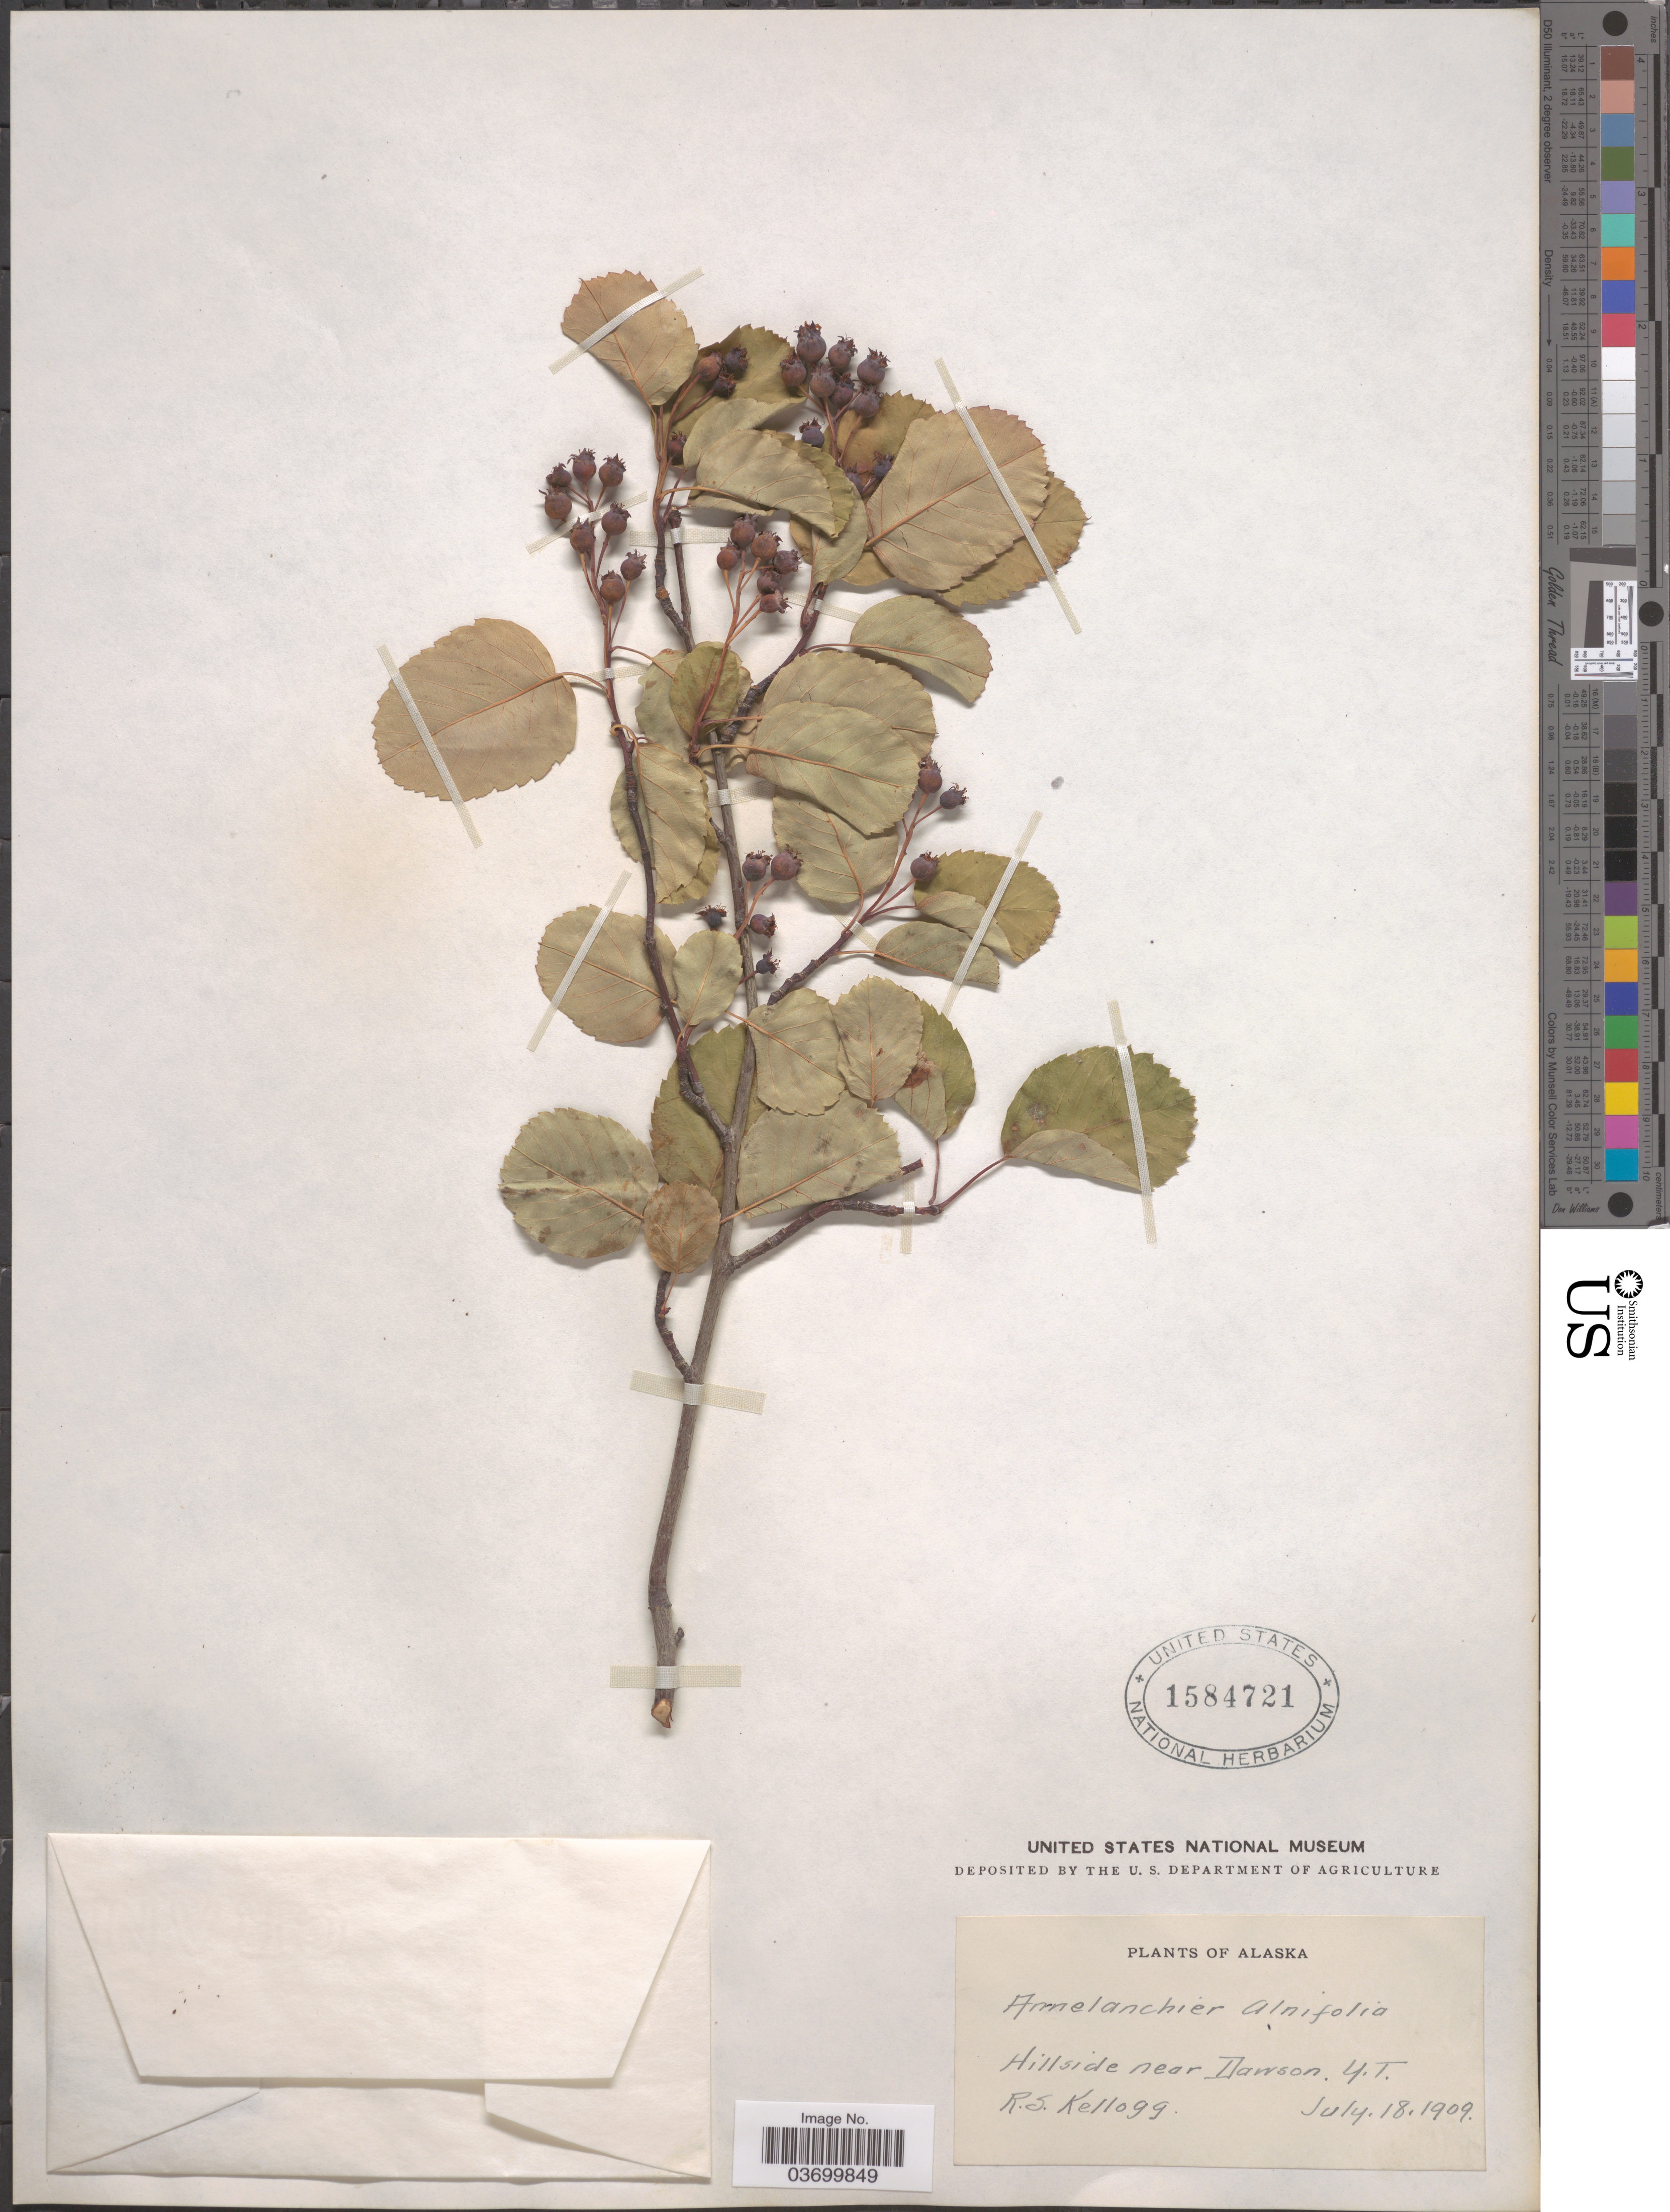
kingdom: Plantae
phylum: Tracheophyta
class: Magnoliopsida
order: Rosales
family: Rosaceae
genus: Amelanchier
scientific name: Amelanchier alnifolia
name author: (Nutt.) Nutt. ex M. Roem.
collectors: R. Kellogg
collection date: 1909-07-18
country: Canada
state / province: Yukon Territory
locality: Alaska. Hillside near Dawson.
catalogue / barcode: US 1584721